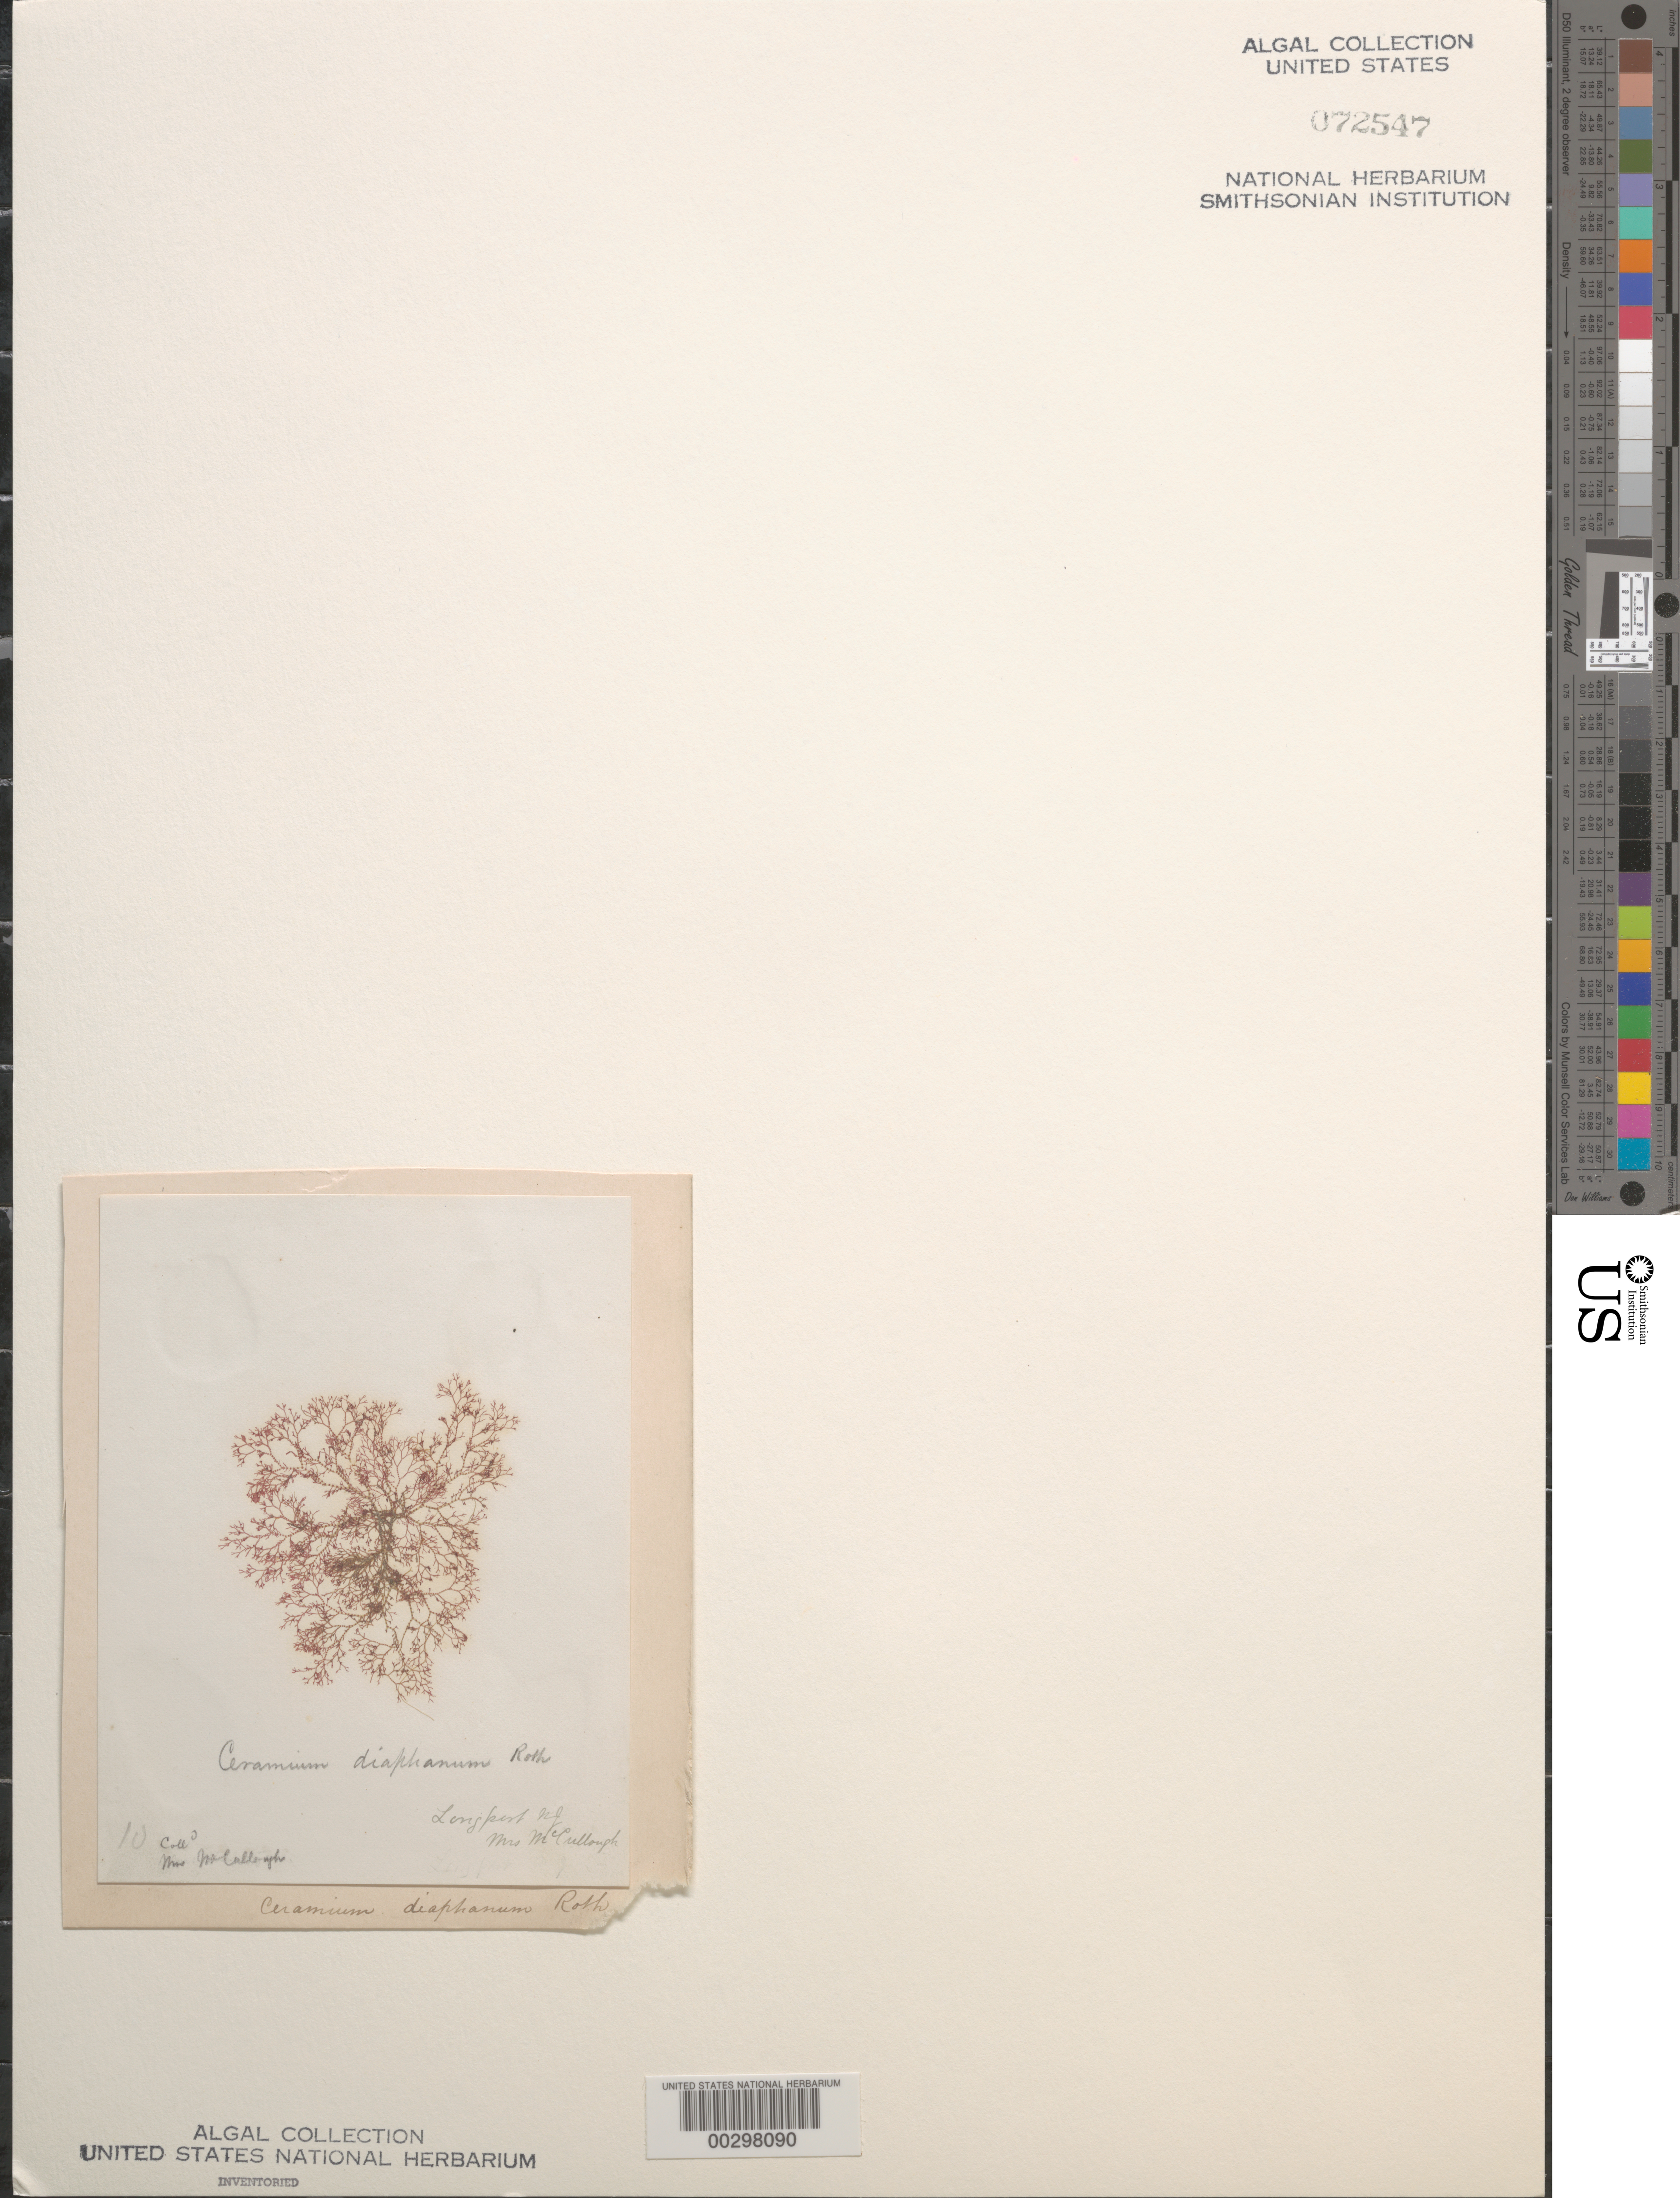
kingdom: Plantae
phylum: Rhodophyta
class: Florideophyceae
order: Ceramiales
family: Ceramiaceae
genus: Ceramium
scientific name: Ceramium diaphanum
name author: (Lightf.) Roth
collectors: McCullough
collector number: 10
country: United States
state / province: New Jersey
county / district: Atlantic County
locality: Longport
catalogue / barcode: US 72547